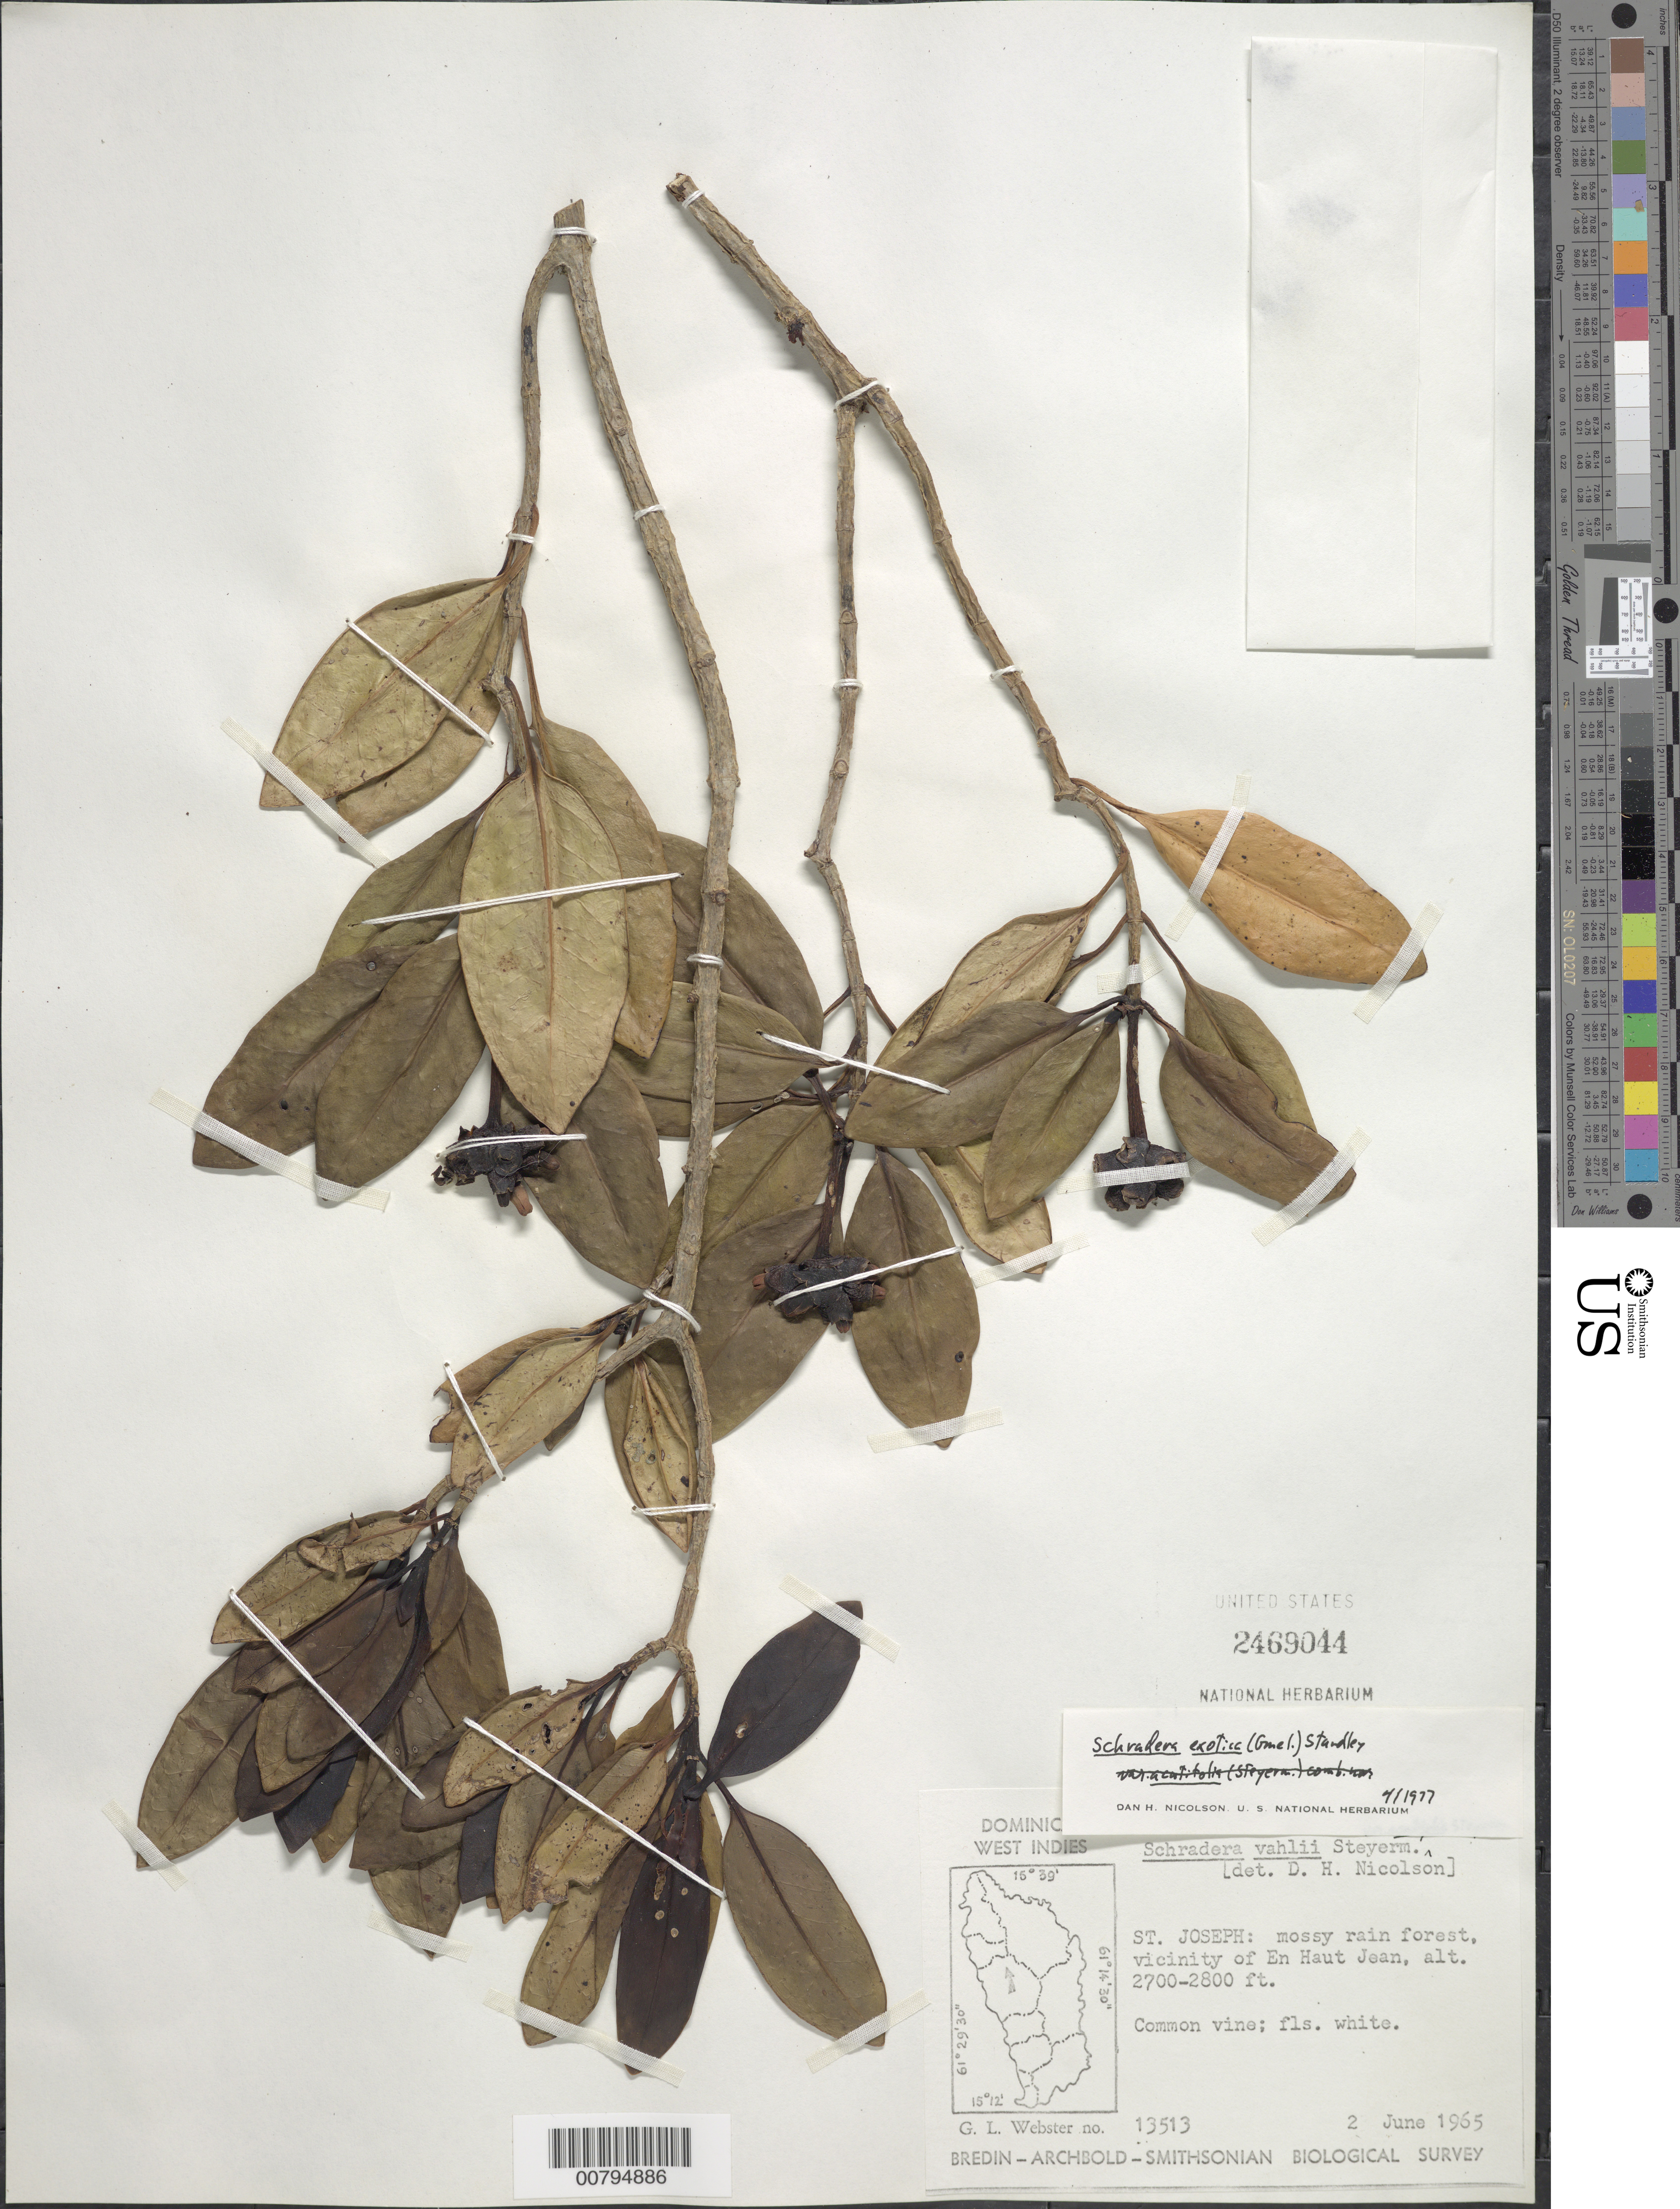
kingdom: Plantae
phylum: Tracheophyta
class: Magnoliopsida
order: Gentianales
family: Rubiaceae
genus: Schradera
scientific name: Schradera exotica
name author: (J.F. Gmel.) Standl.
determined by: Nicolson, Dan H.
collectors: G. L. Webster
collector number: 13513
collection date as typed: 02 Jun 1965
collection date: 1965-06-02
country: Dominica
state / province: St. Joseph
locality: Vicinity of En Haut Jean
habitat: Mossy rainforest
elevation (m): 823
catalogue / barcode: US 2469044